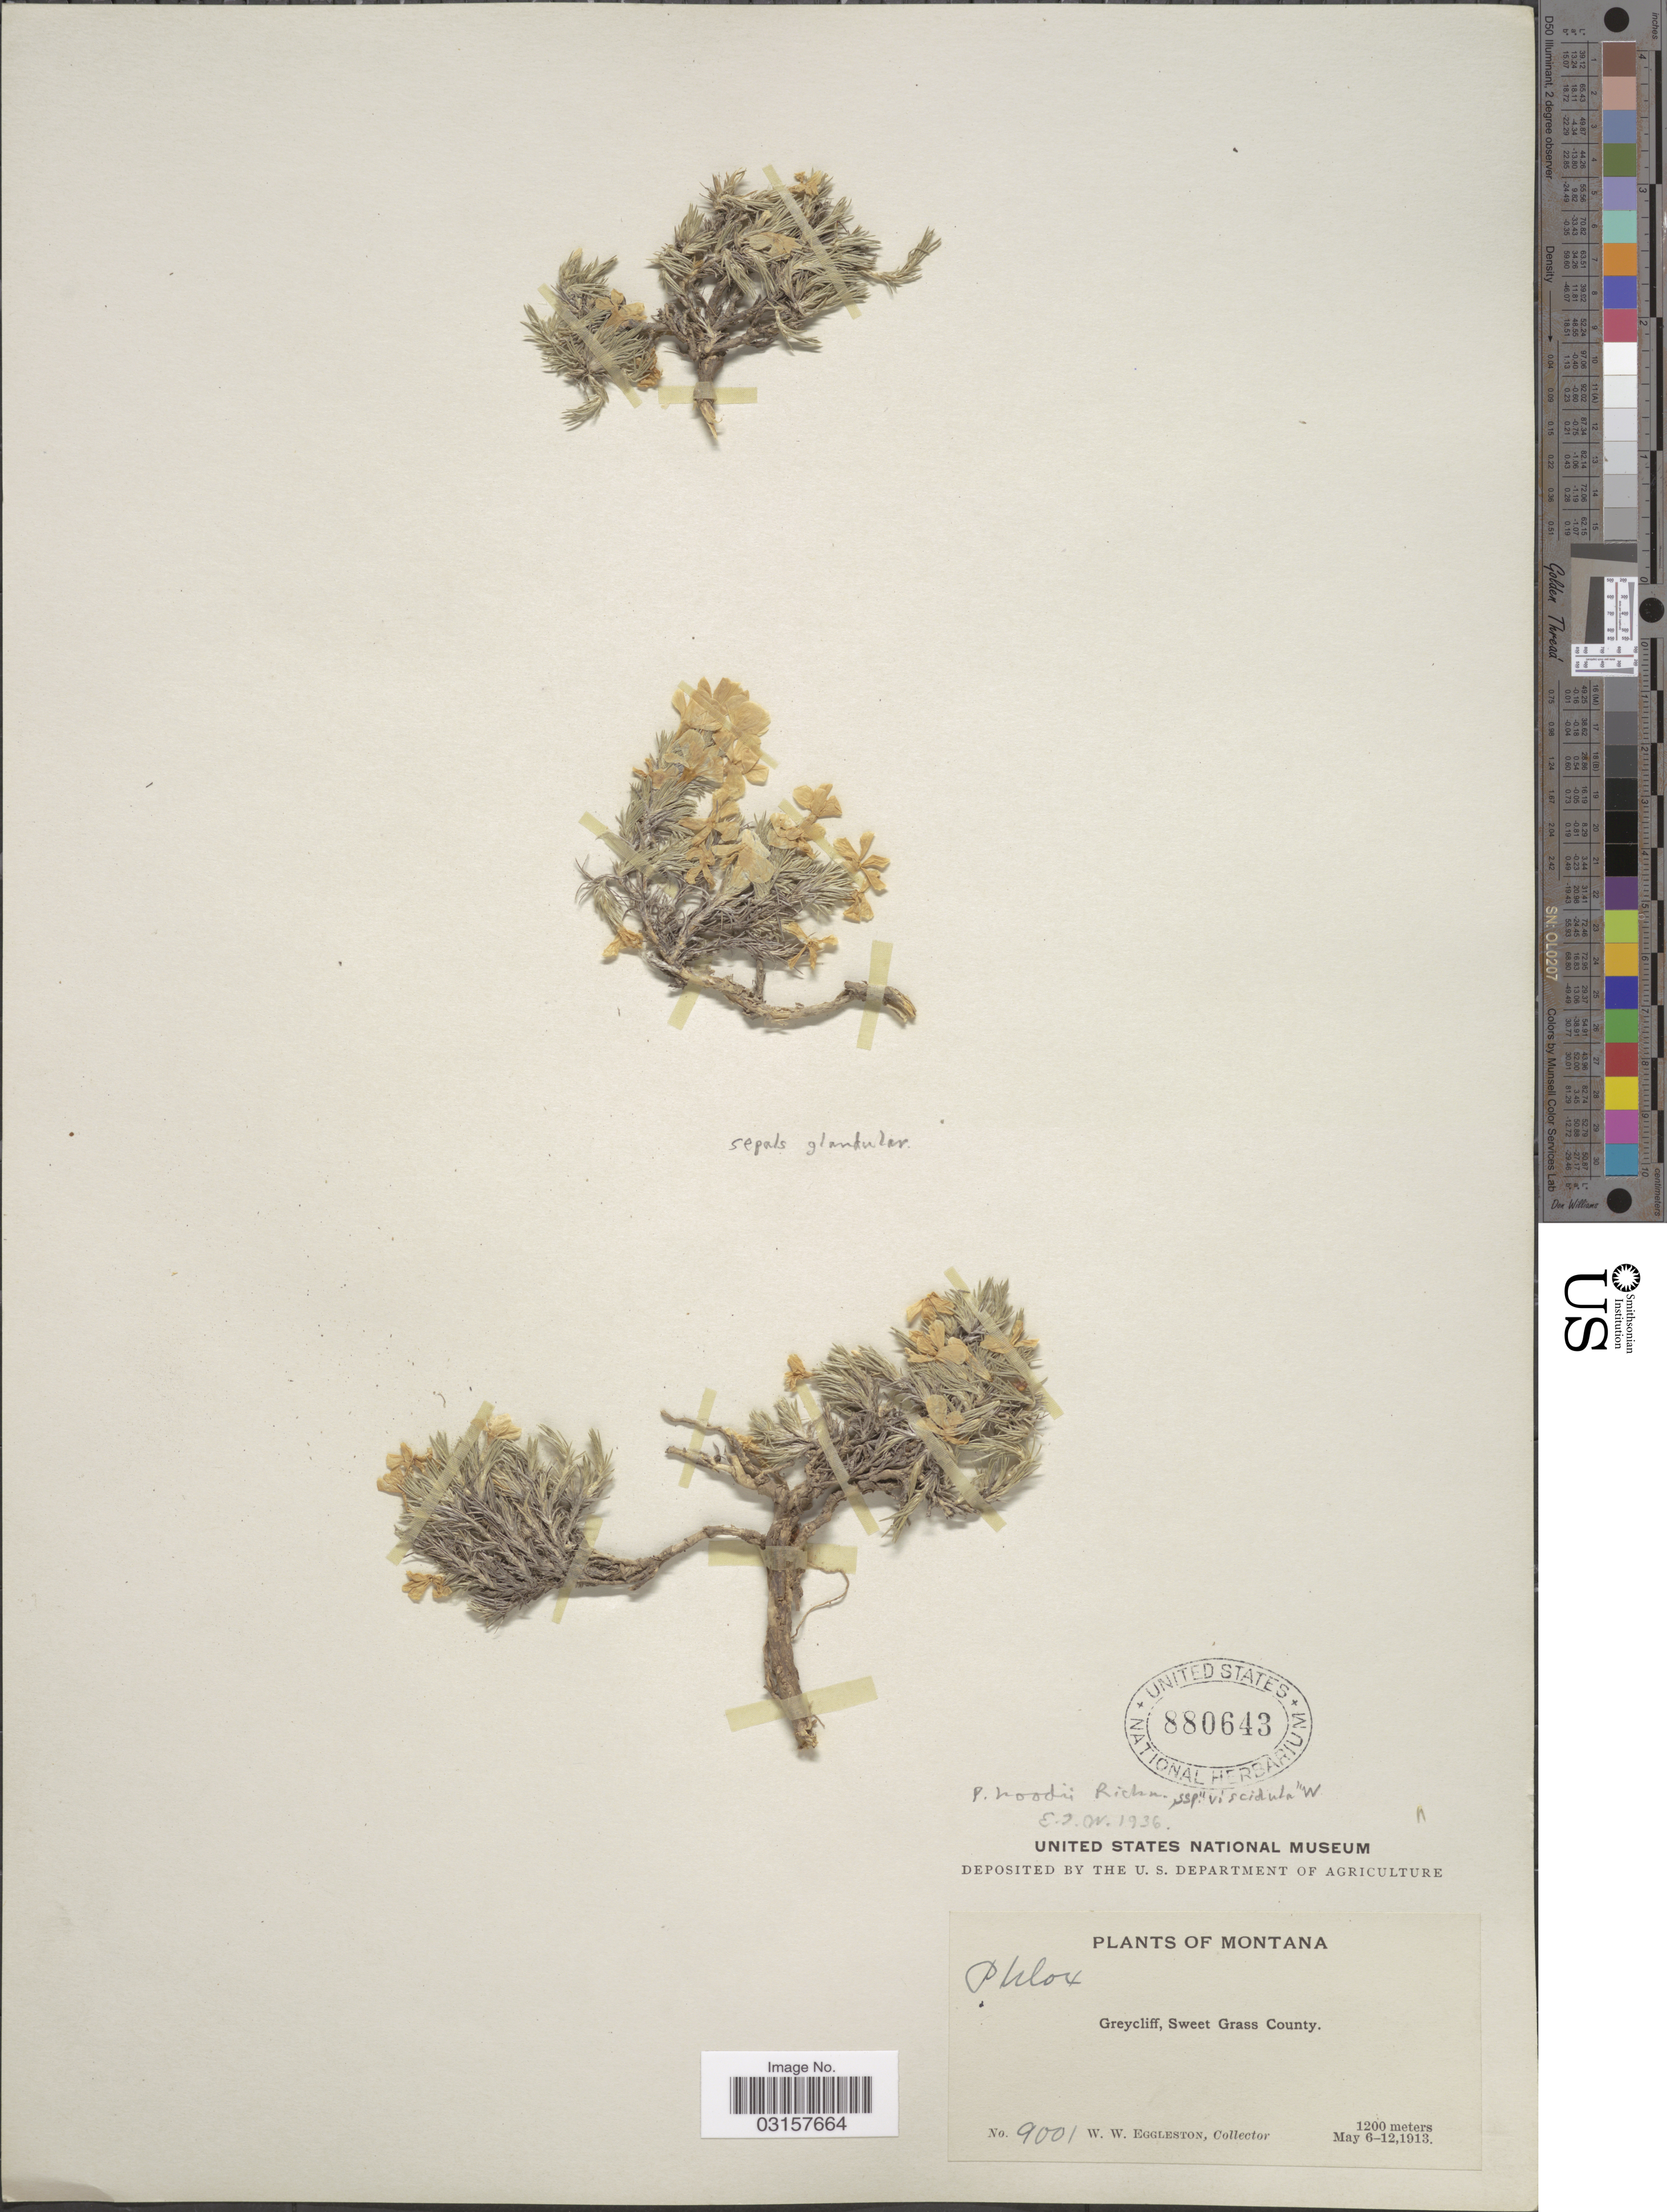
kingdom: Plantae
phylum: Tracheophyta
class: Magnoliopsida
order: Ericales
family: Polemoniaceae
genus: Phlox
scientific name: Phlox caespitosa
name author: Nutt.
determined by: Mayfield, M. H.; Ferguson, C. J.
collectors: W. W. Eggleston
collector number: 9001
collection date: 1913-05-06/1913-05-12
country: United States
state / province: Montana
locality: Greycliff, Sweet Grass County.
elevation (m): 1200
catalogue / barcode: US 880643